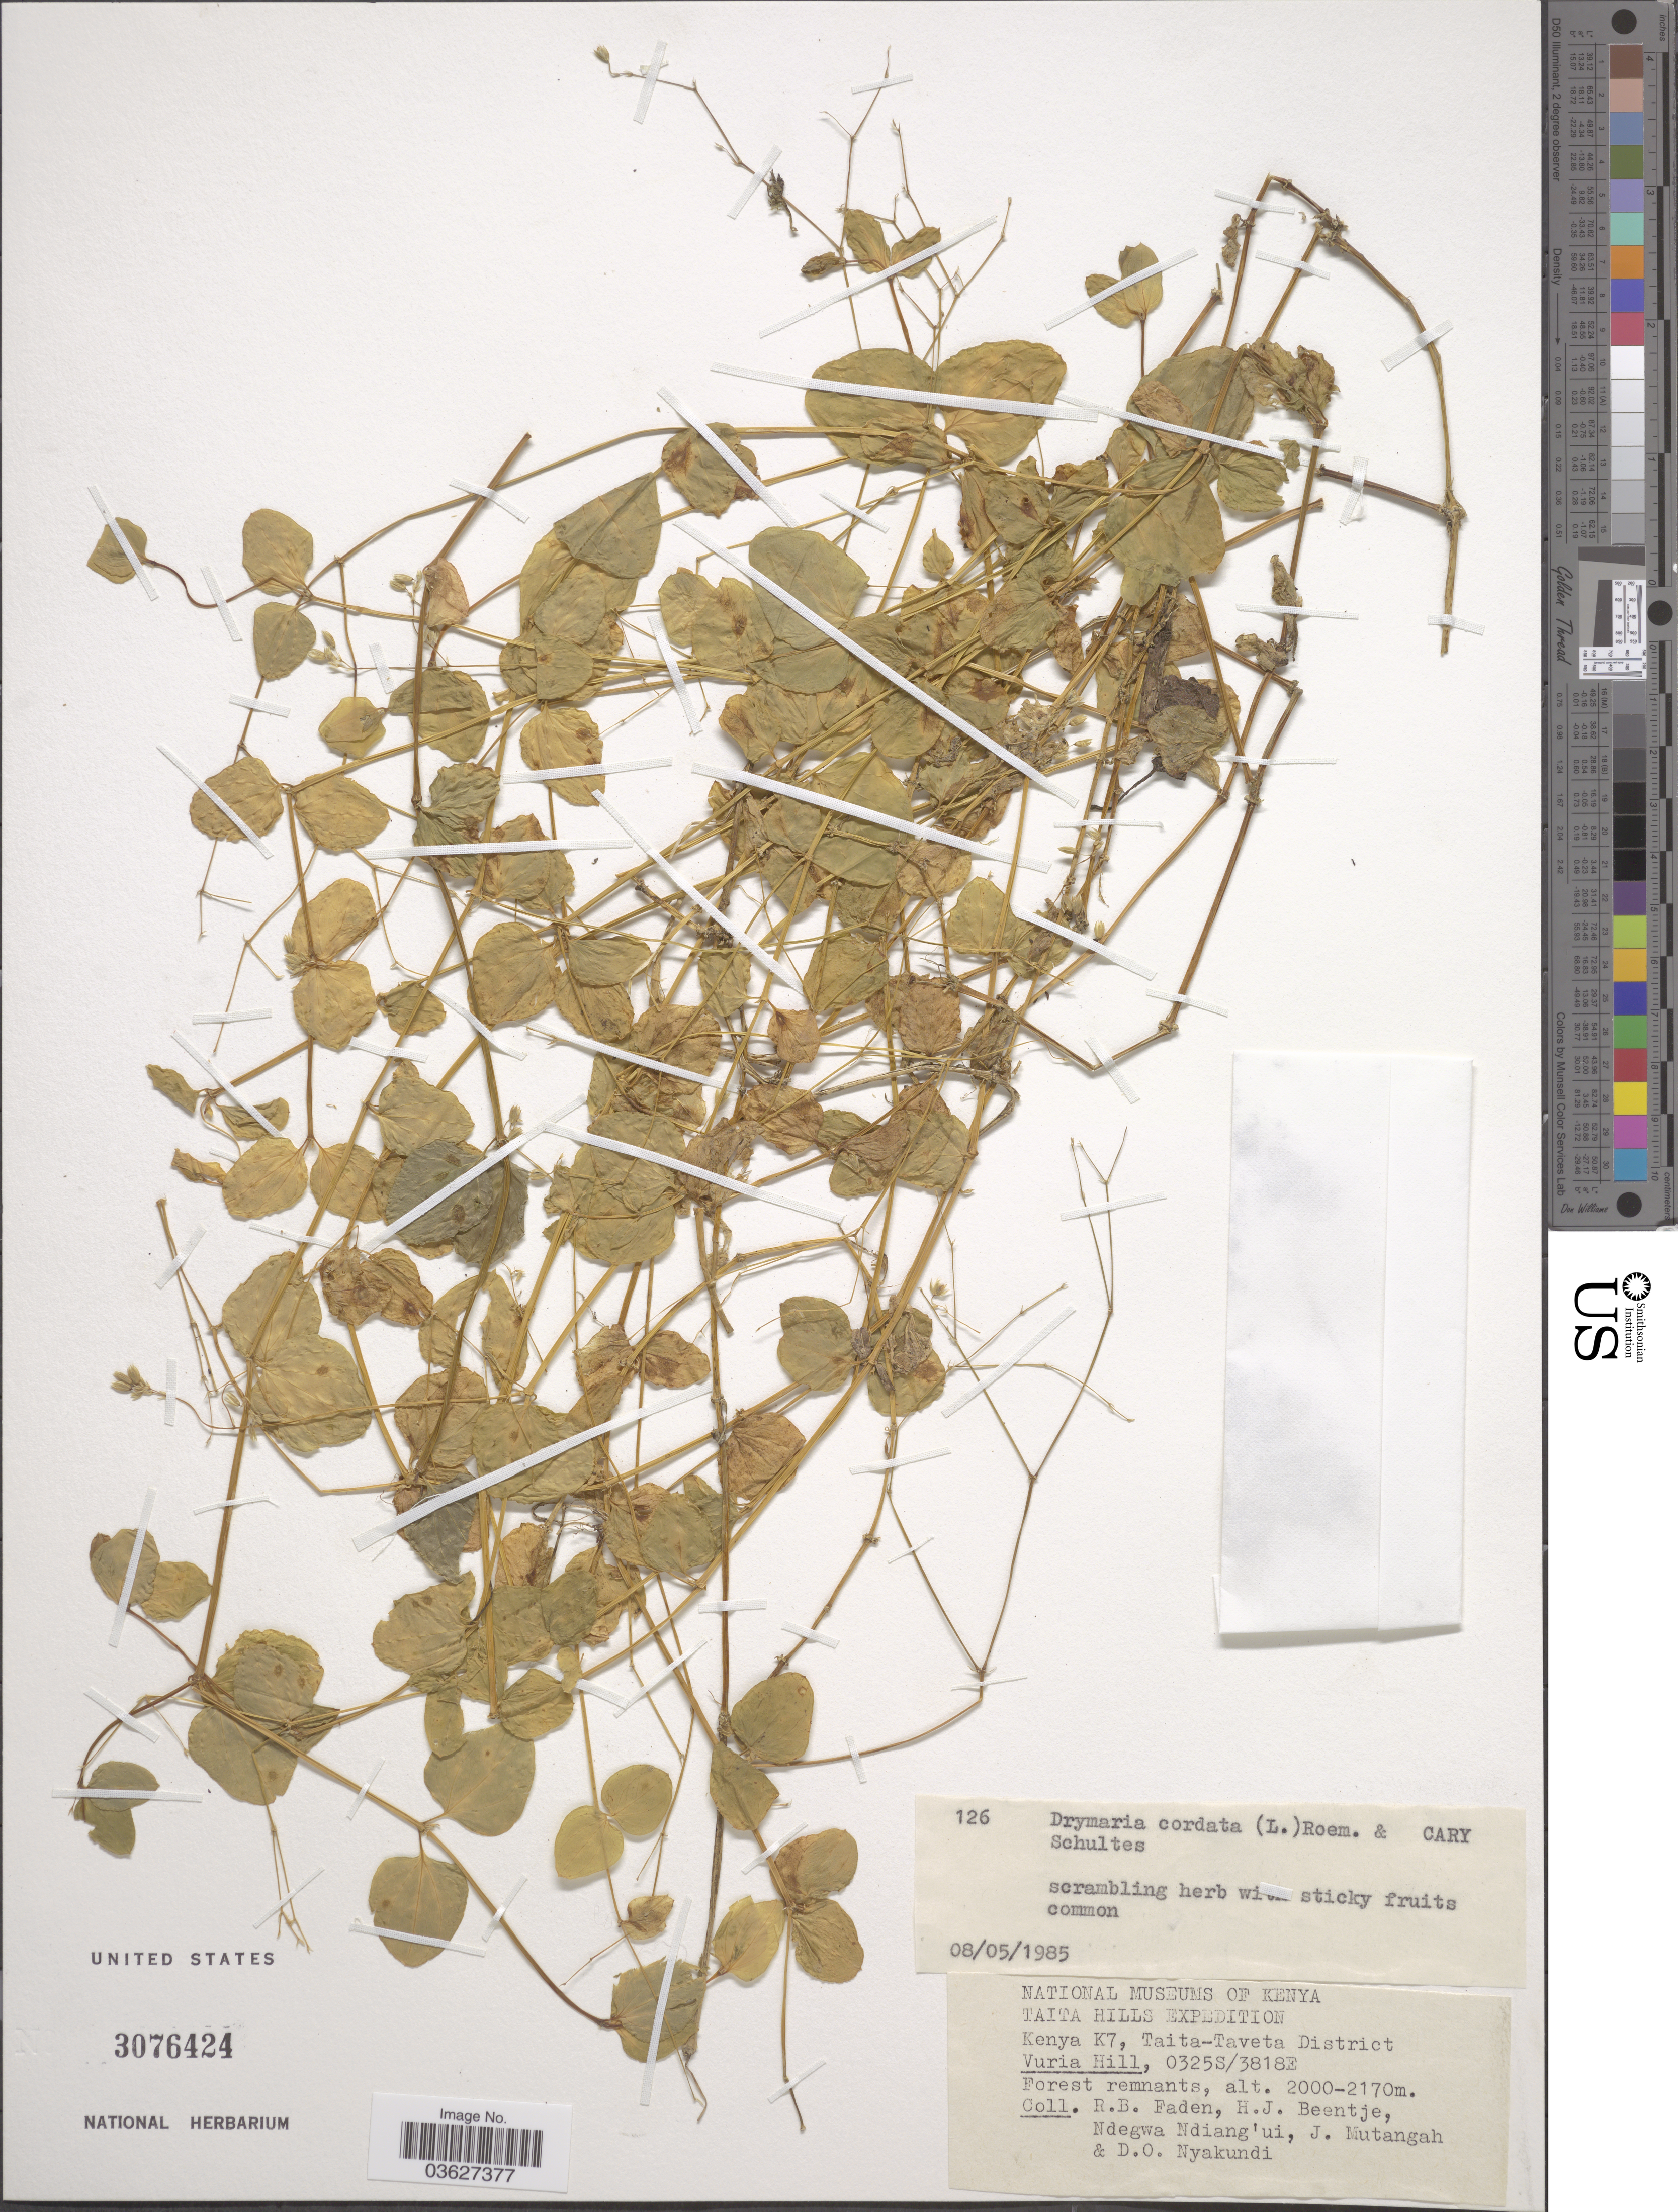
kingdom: Plantae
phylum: Tracheophyta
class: Magnoliopsida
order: Caryophyllales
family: Caryophyllaceae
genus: Drymaria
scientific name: Drymaria cordata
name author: (L.) Willd. ex Schult.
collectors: R. B. Faden, H. J. Beentje, Ndegwa Ndiang'ui, J. Mutangah & D. Nyakundi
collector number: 126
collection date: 1985-05-08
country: Kenya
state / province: Taita Taveta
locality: Taita Hills. Kenya K7, Taita-Taveta District. Vuria Hill.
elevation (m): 2000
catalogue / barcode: US 3076424